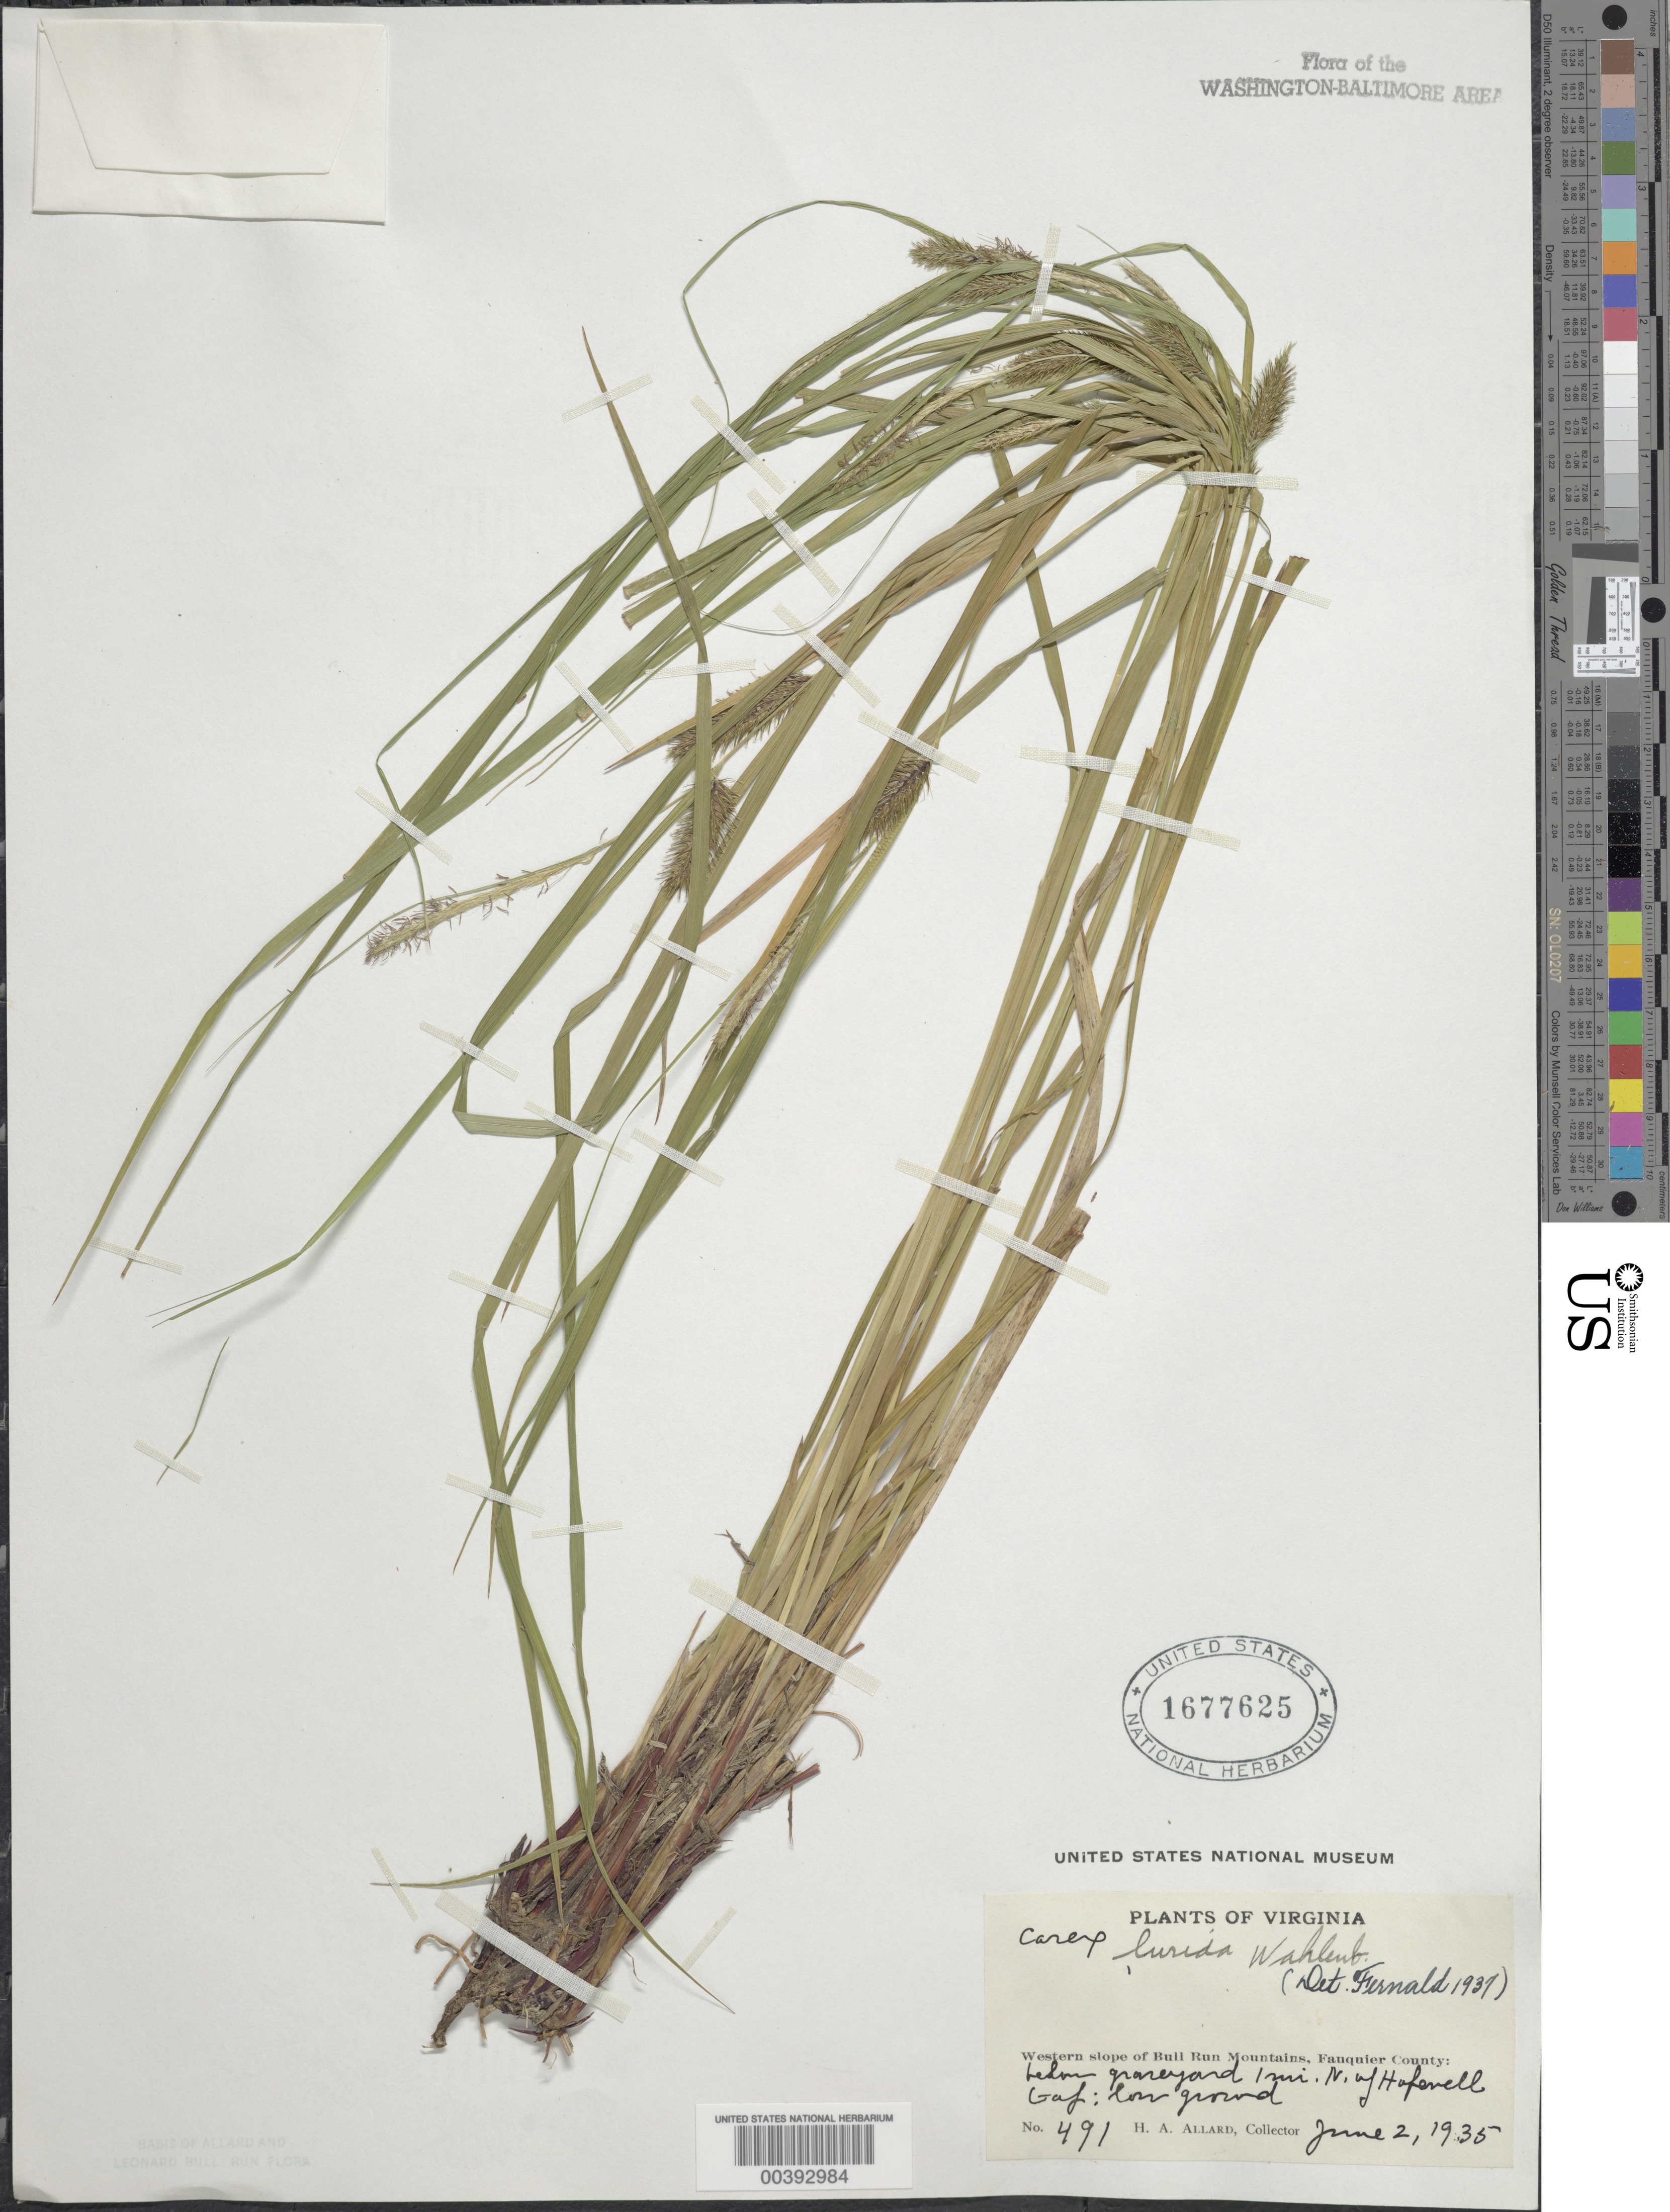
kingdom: Plantae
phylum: Tracheophyta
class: Liliopsida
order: Poales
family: Cyperaceae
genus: Carex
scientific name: Carex lurida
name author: Wahlenb.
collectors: H. A. Allard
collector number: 491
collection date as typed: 02 Jun 1935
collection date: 1935-06-02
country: United States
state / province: Virginia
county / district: Fauquier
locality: North of Hopewell Gap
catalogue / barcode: US 1677625